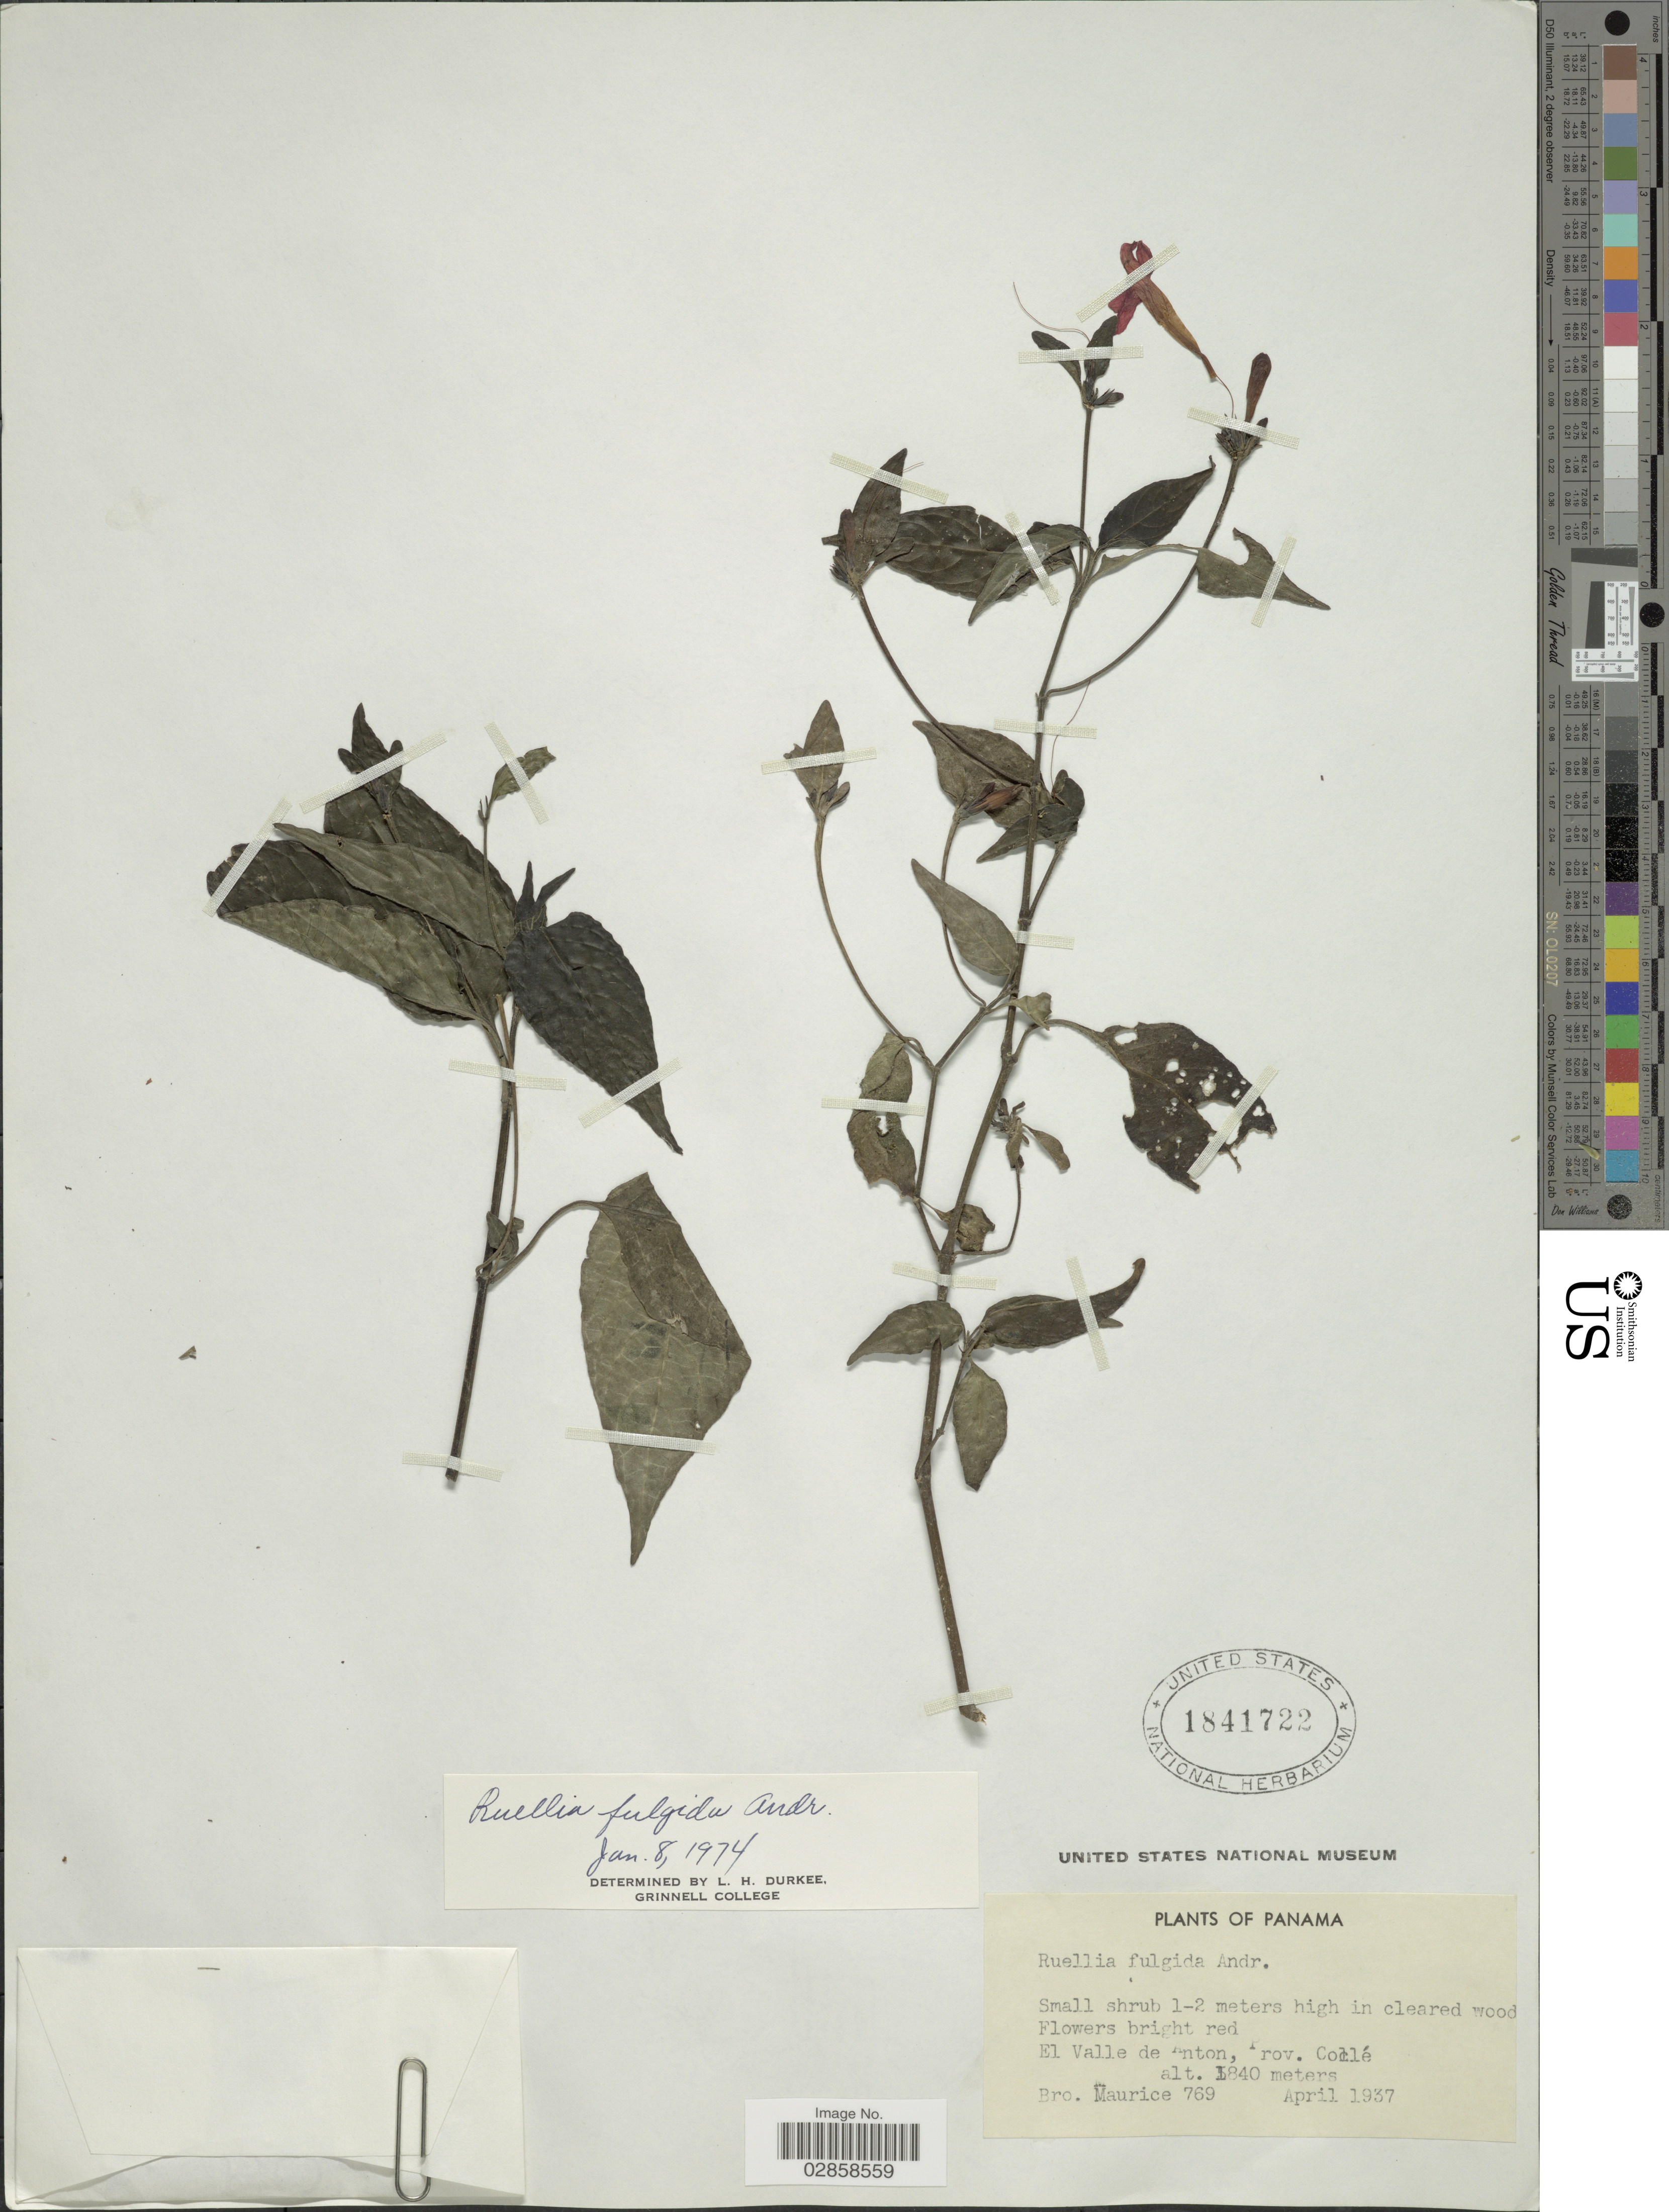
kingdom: Plantae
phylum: Tracheophyta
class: Magnoliopsida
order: Lamiales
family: Acanthaceae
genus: Ruellia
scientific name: Ruellia fulgida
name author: Andrews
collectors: B. Maurice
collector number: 769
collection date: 1937-04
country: Panama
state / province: Coclé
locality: El Valle de Anton.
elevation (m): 1840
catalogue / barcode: US 1841722